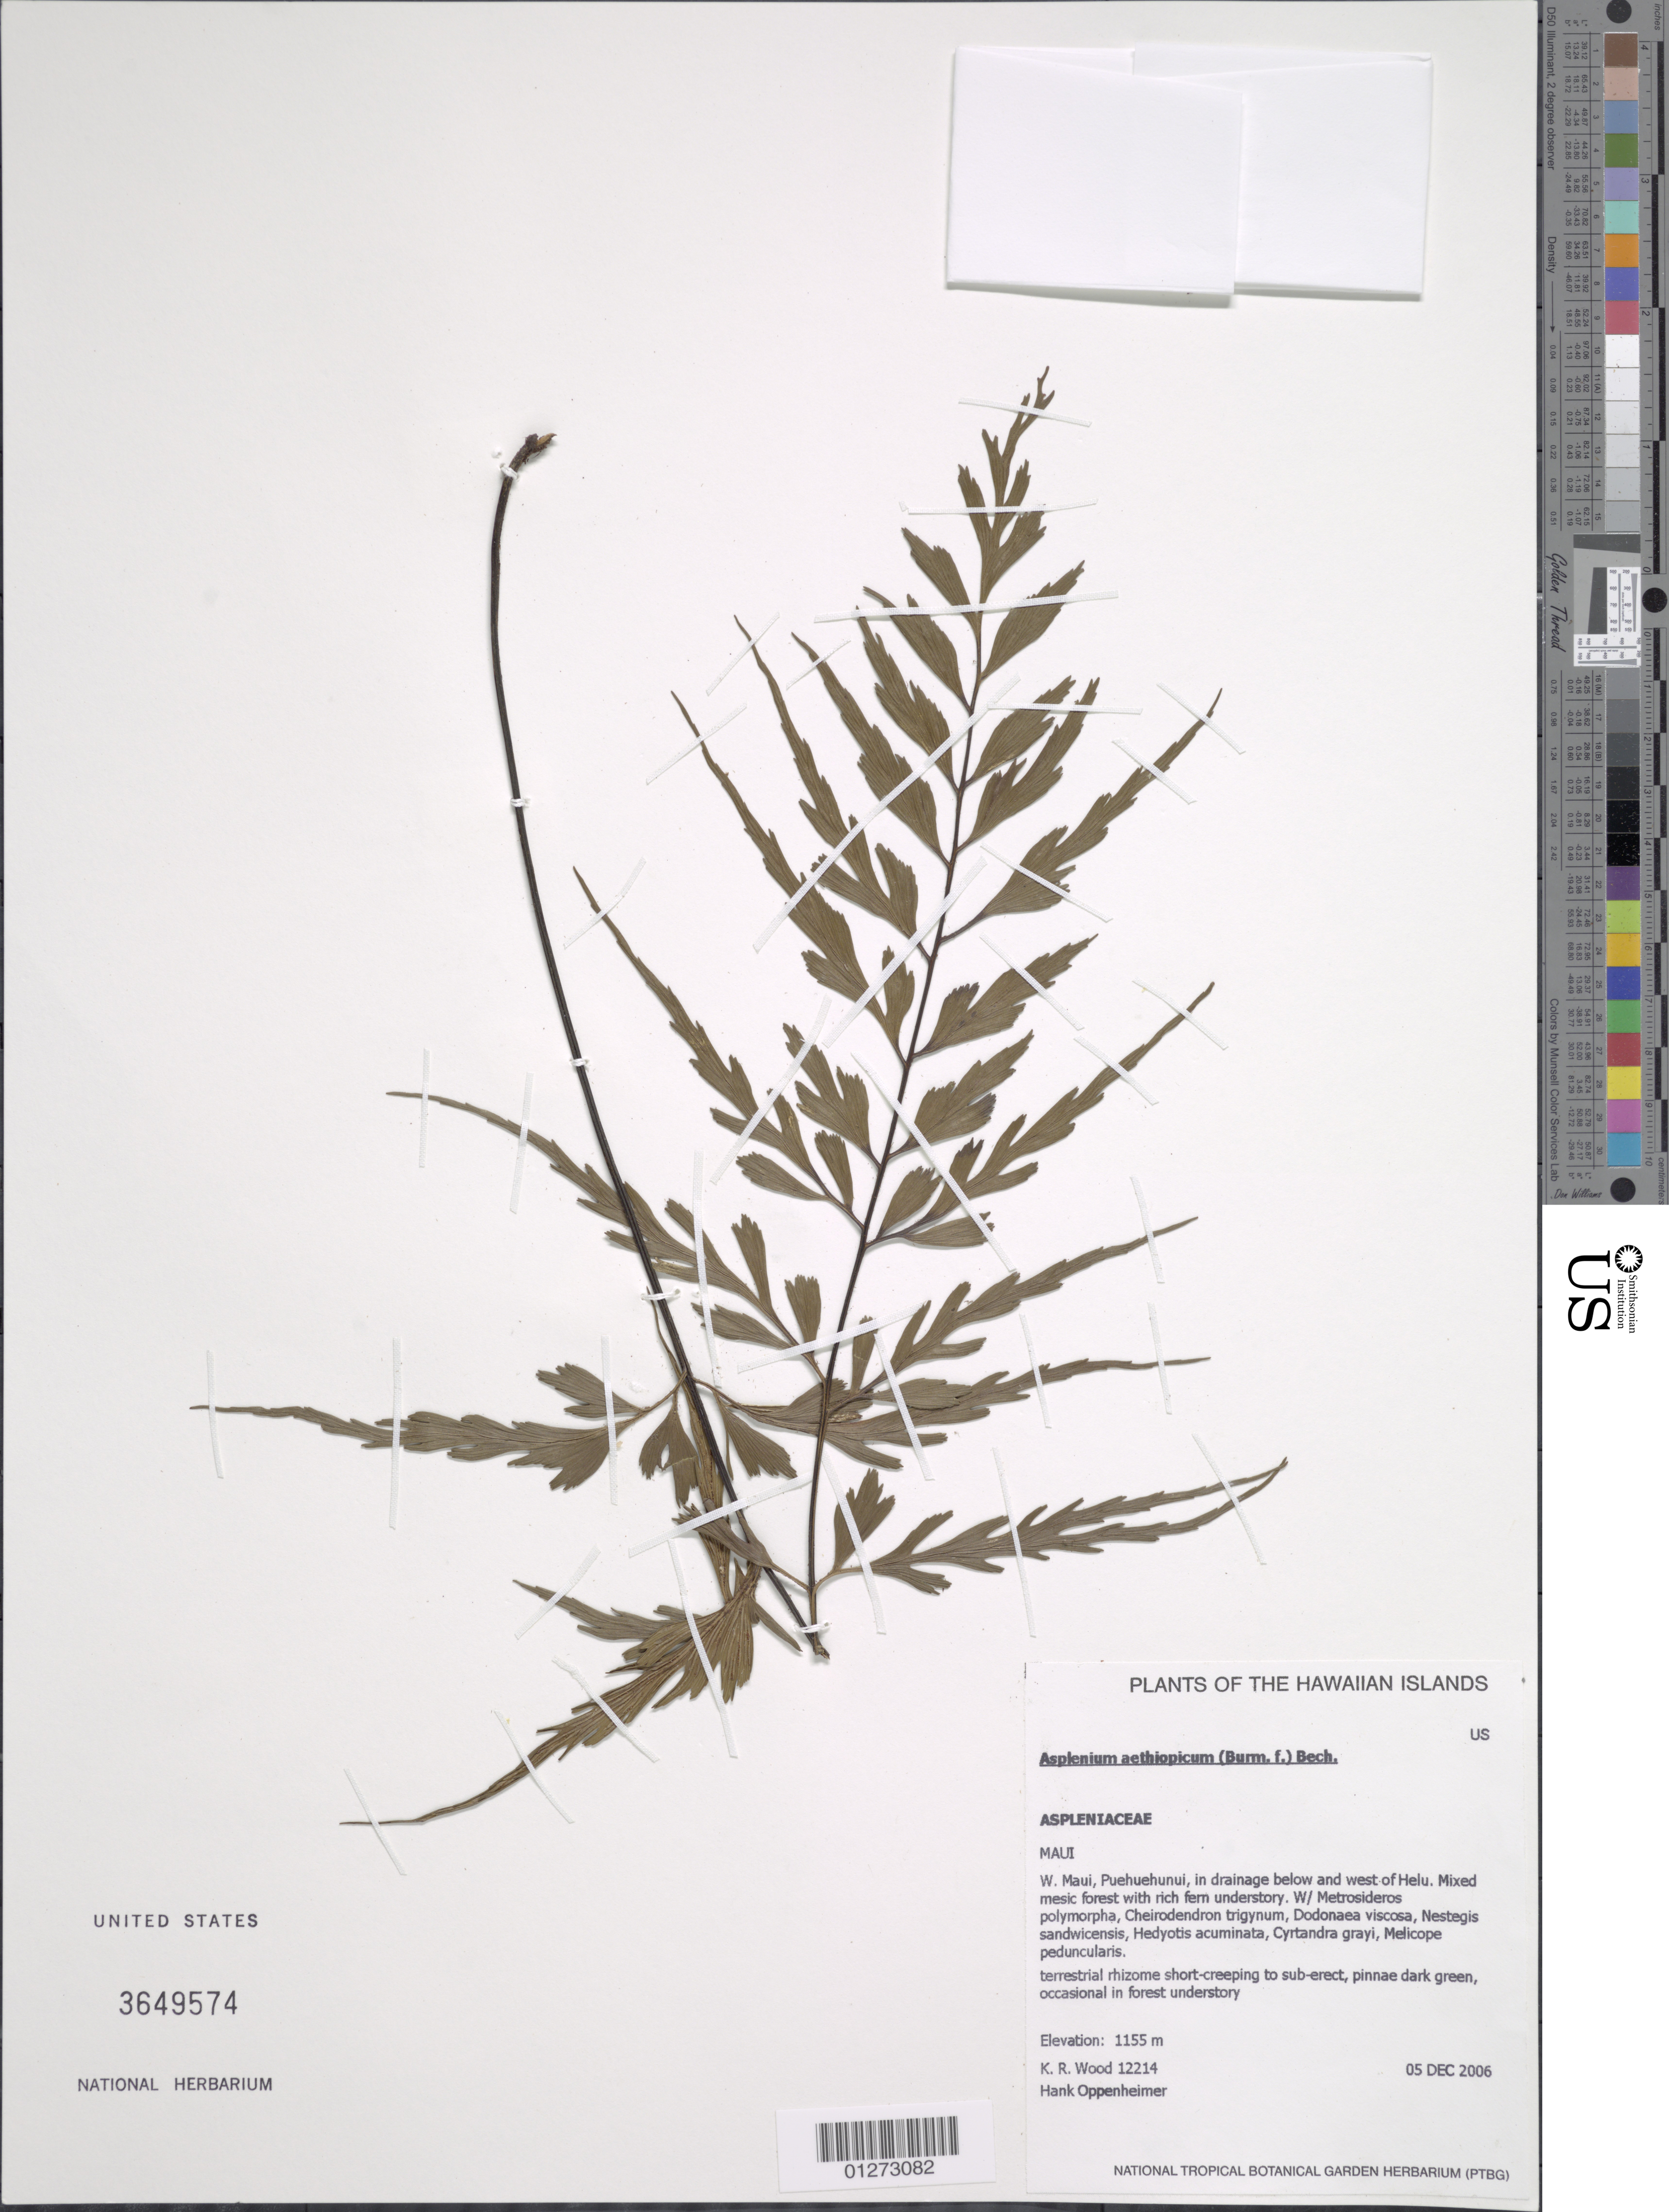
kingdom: Plantae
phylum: Tracheophyta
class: Polypodiopsida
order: Polypodiales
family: Aspleniaceae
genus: Asplenium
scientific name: Asplenium aethiopicum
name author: (Burm. f.) Bech.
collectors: K. R. Wood & H. L. Oppenheimer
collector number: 12214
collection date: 2006-12-05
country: United States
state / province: Hawaii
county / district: Maui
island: Maui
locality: W. Maui, Puehuehunui, in drainage below and west of Helu.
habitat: Mixed mesic forest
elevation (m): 1155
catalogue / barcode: US 3649574